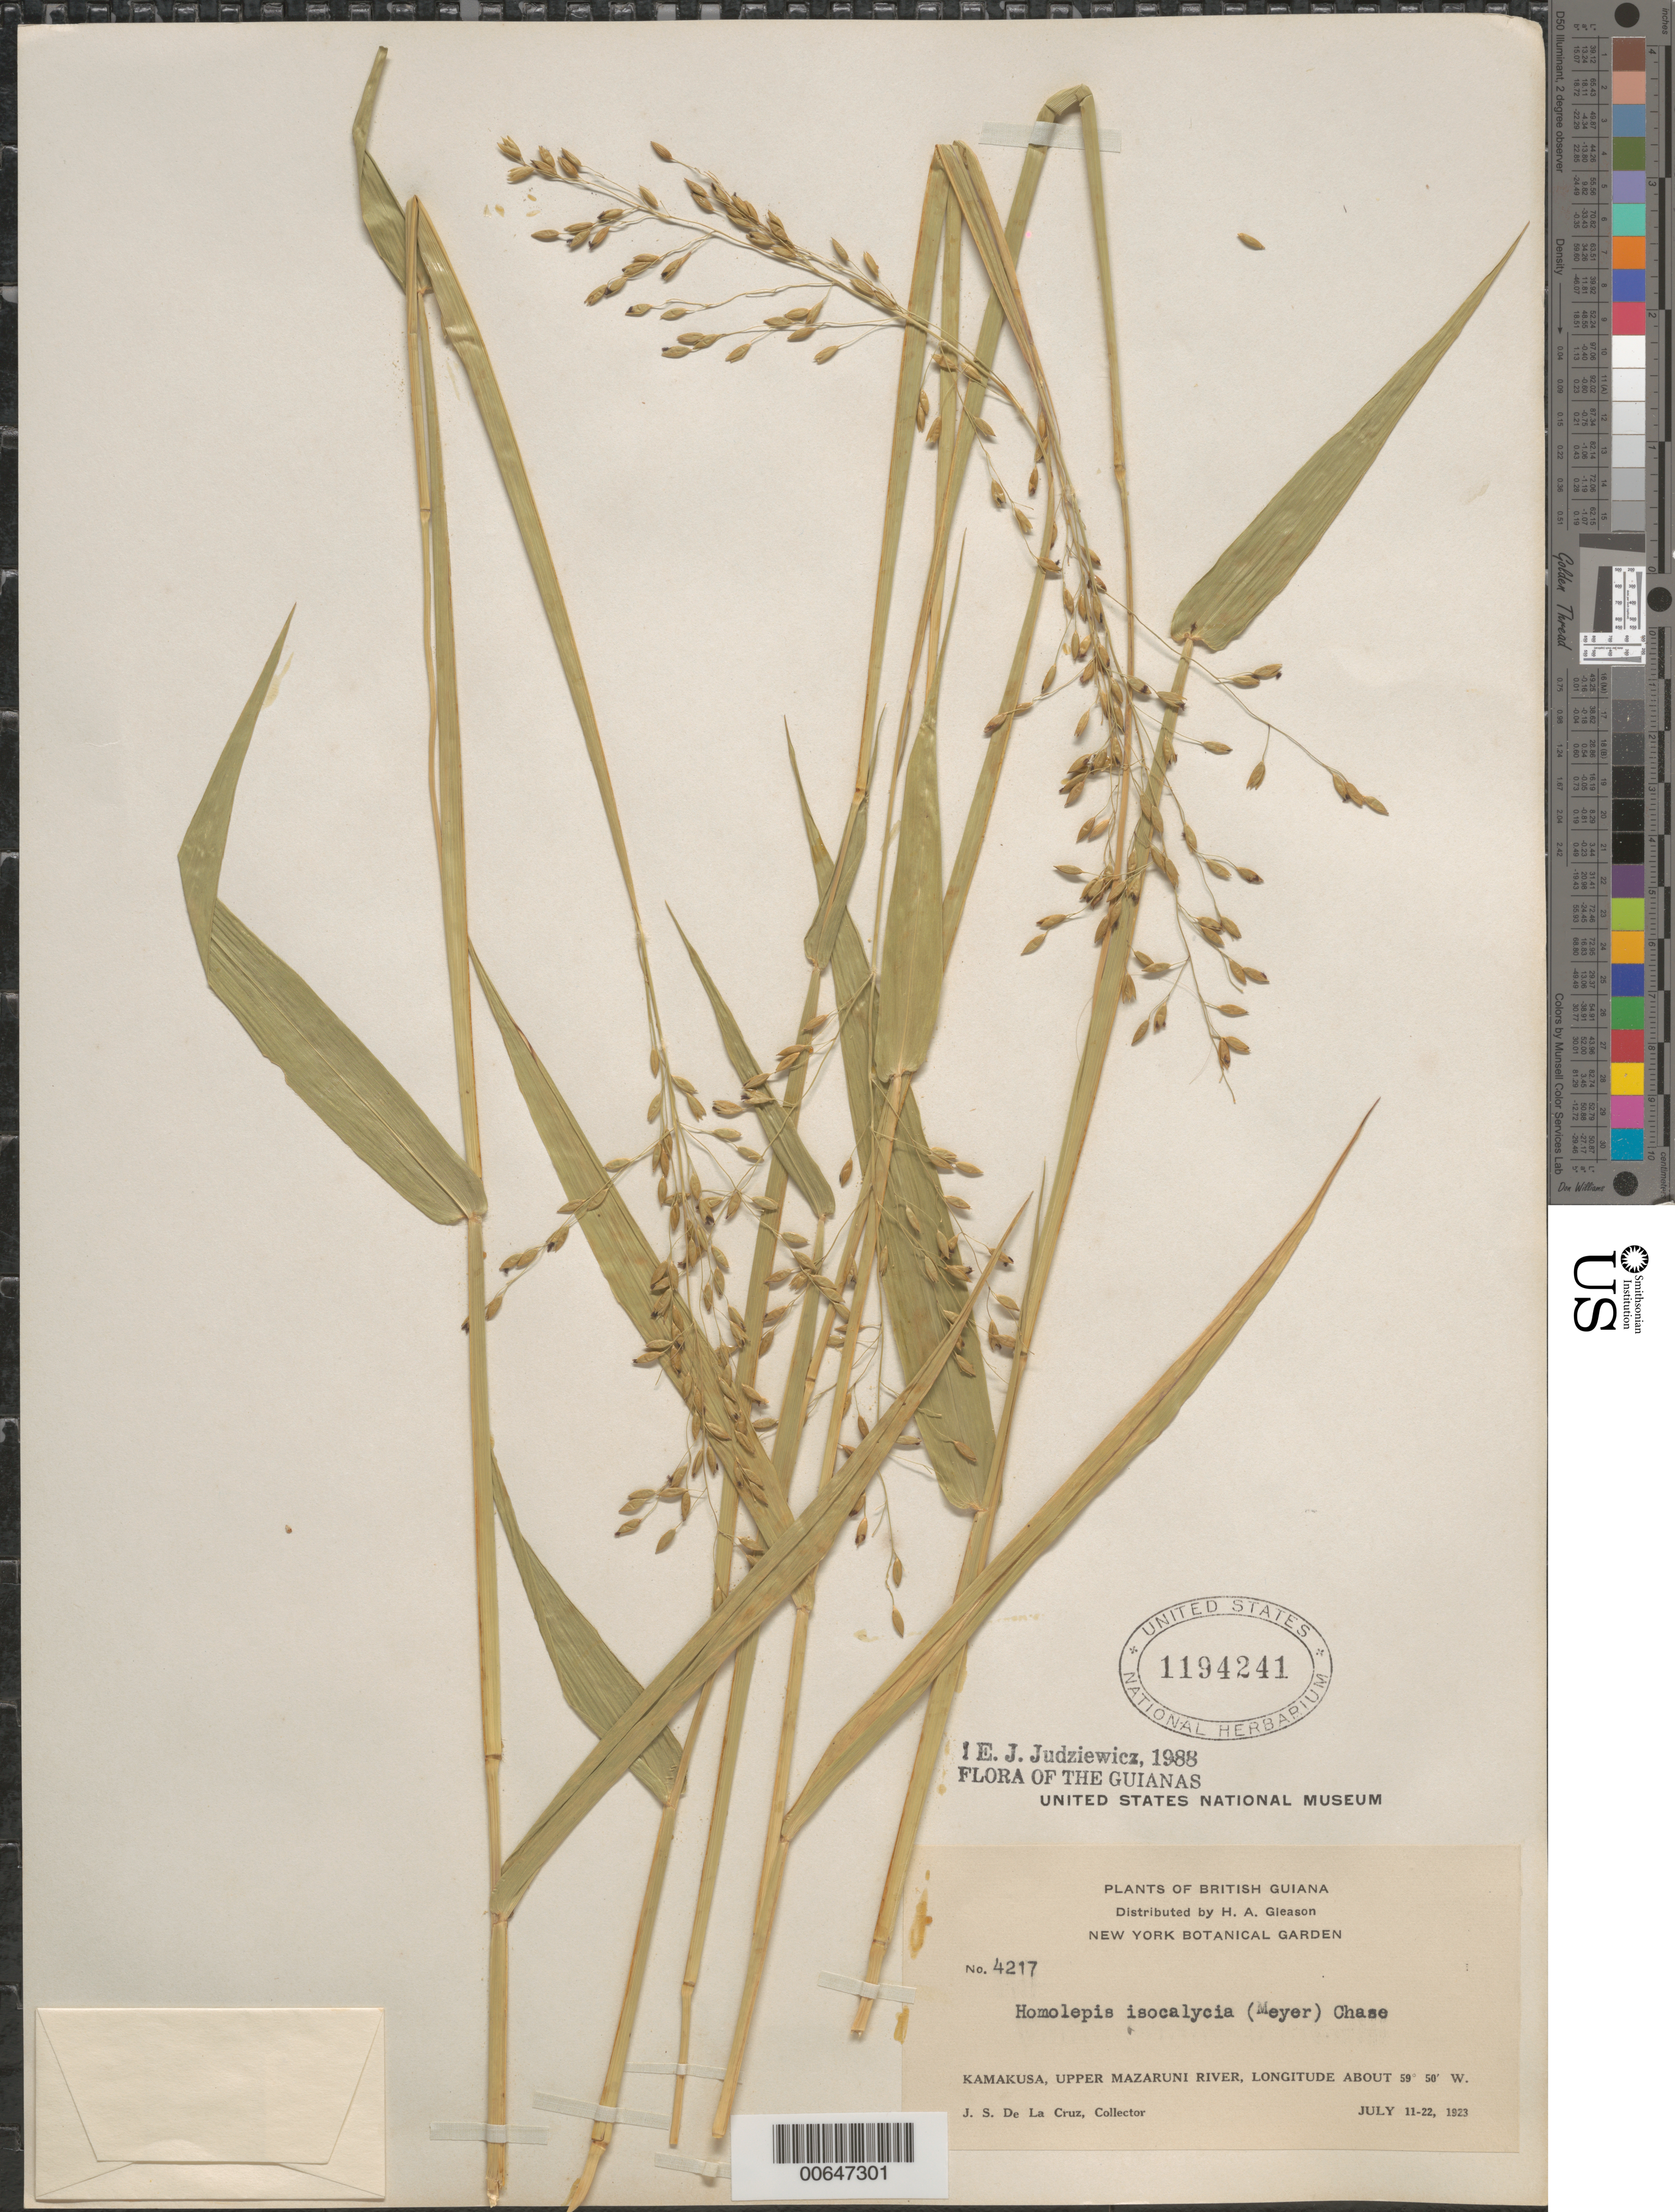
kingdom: Plantae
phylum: Tracheophyta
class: Liliopsida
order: Poales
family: Poaceae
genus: Homolepis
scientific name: Homolepis isocalycia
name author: (G. Mey.) Chase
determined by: Judziewicz, E. J.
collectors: J. S. de la Cruz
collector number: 4217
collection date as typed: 11-Jul-23 to 22-Jul-23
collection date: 1923-07-11/1923-07-22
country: Guyana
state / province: Cuyuni-Mazaruni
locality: Kamakusa, Upper Mazaruni R.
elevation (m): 100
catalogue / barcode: US 1194241